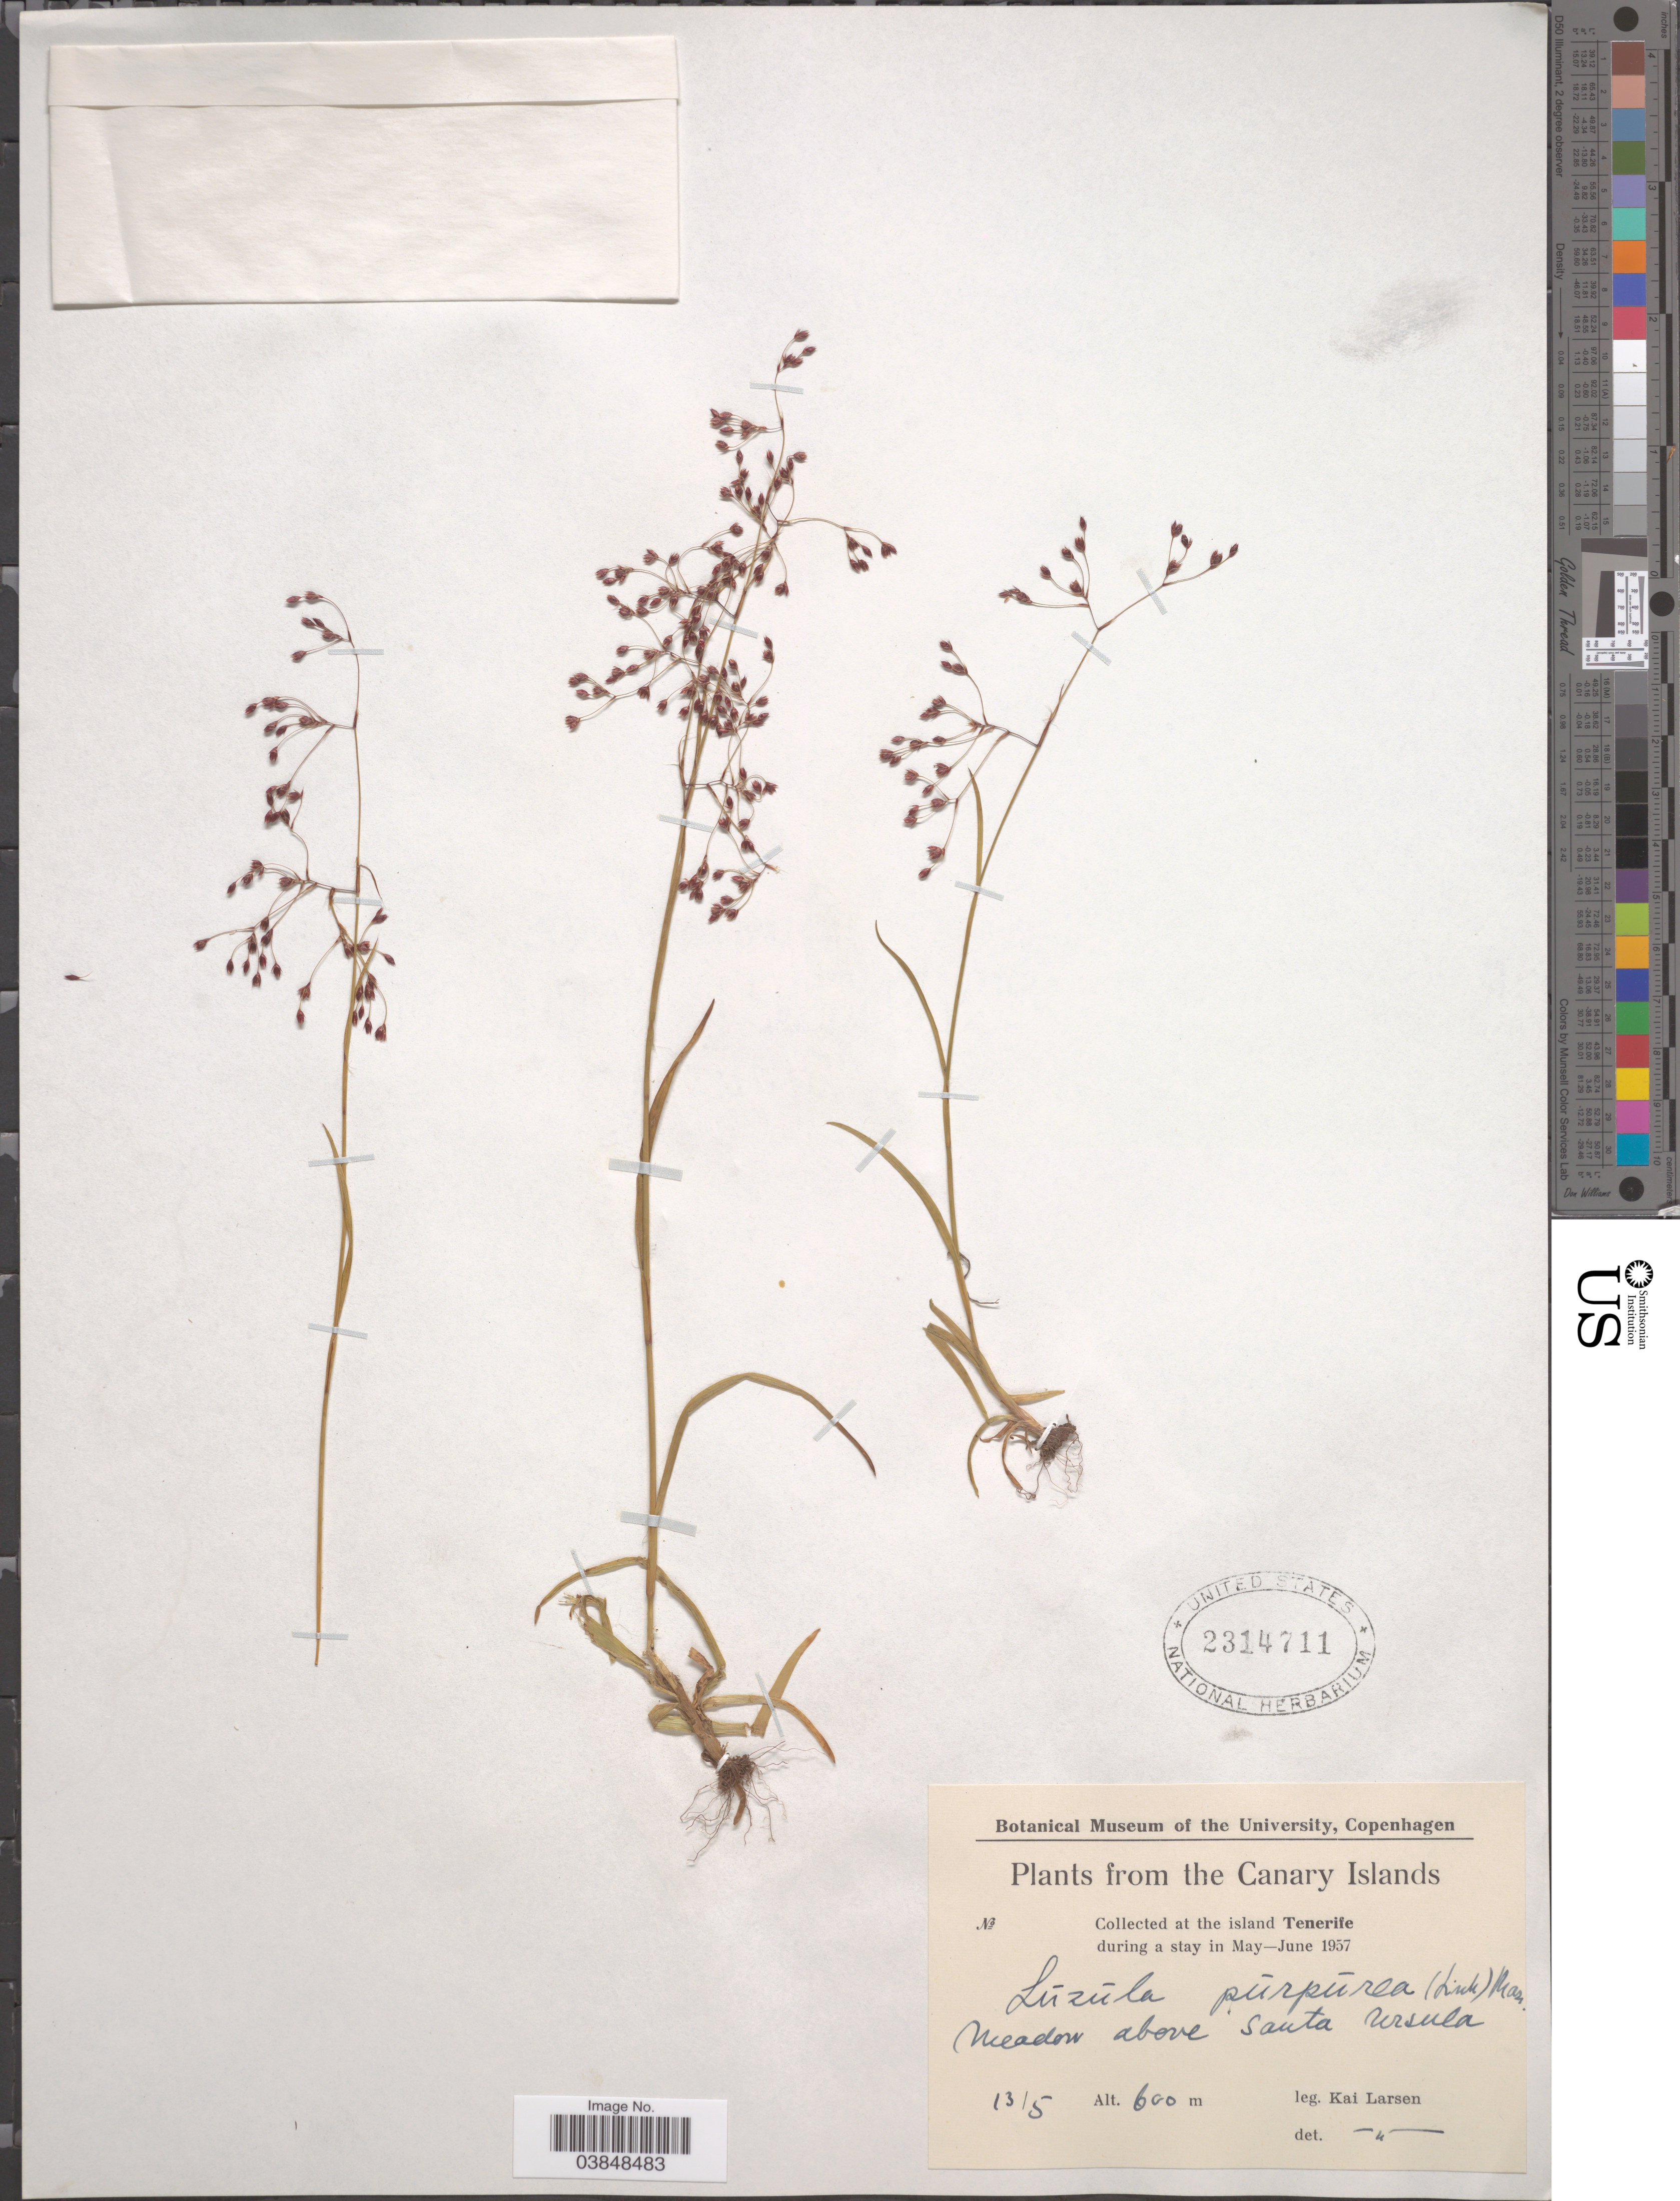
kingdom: Plantae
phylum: Tracheophyta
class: Liliopsida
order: Poales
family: Juncaceae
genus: Luzula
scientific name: Luzula purpurea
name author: Link ex E. Mey.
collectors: K. Larsen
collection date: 1957-05-13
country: Spain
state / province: Canarias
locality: The Canary Islands. At the island Tenerife. Meadow above Santa Ursula.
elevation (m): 600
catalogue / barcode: US 2314711